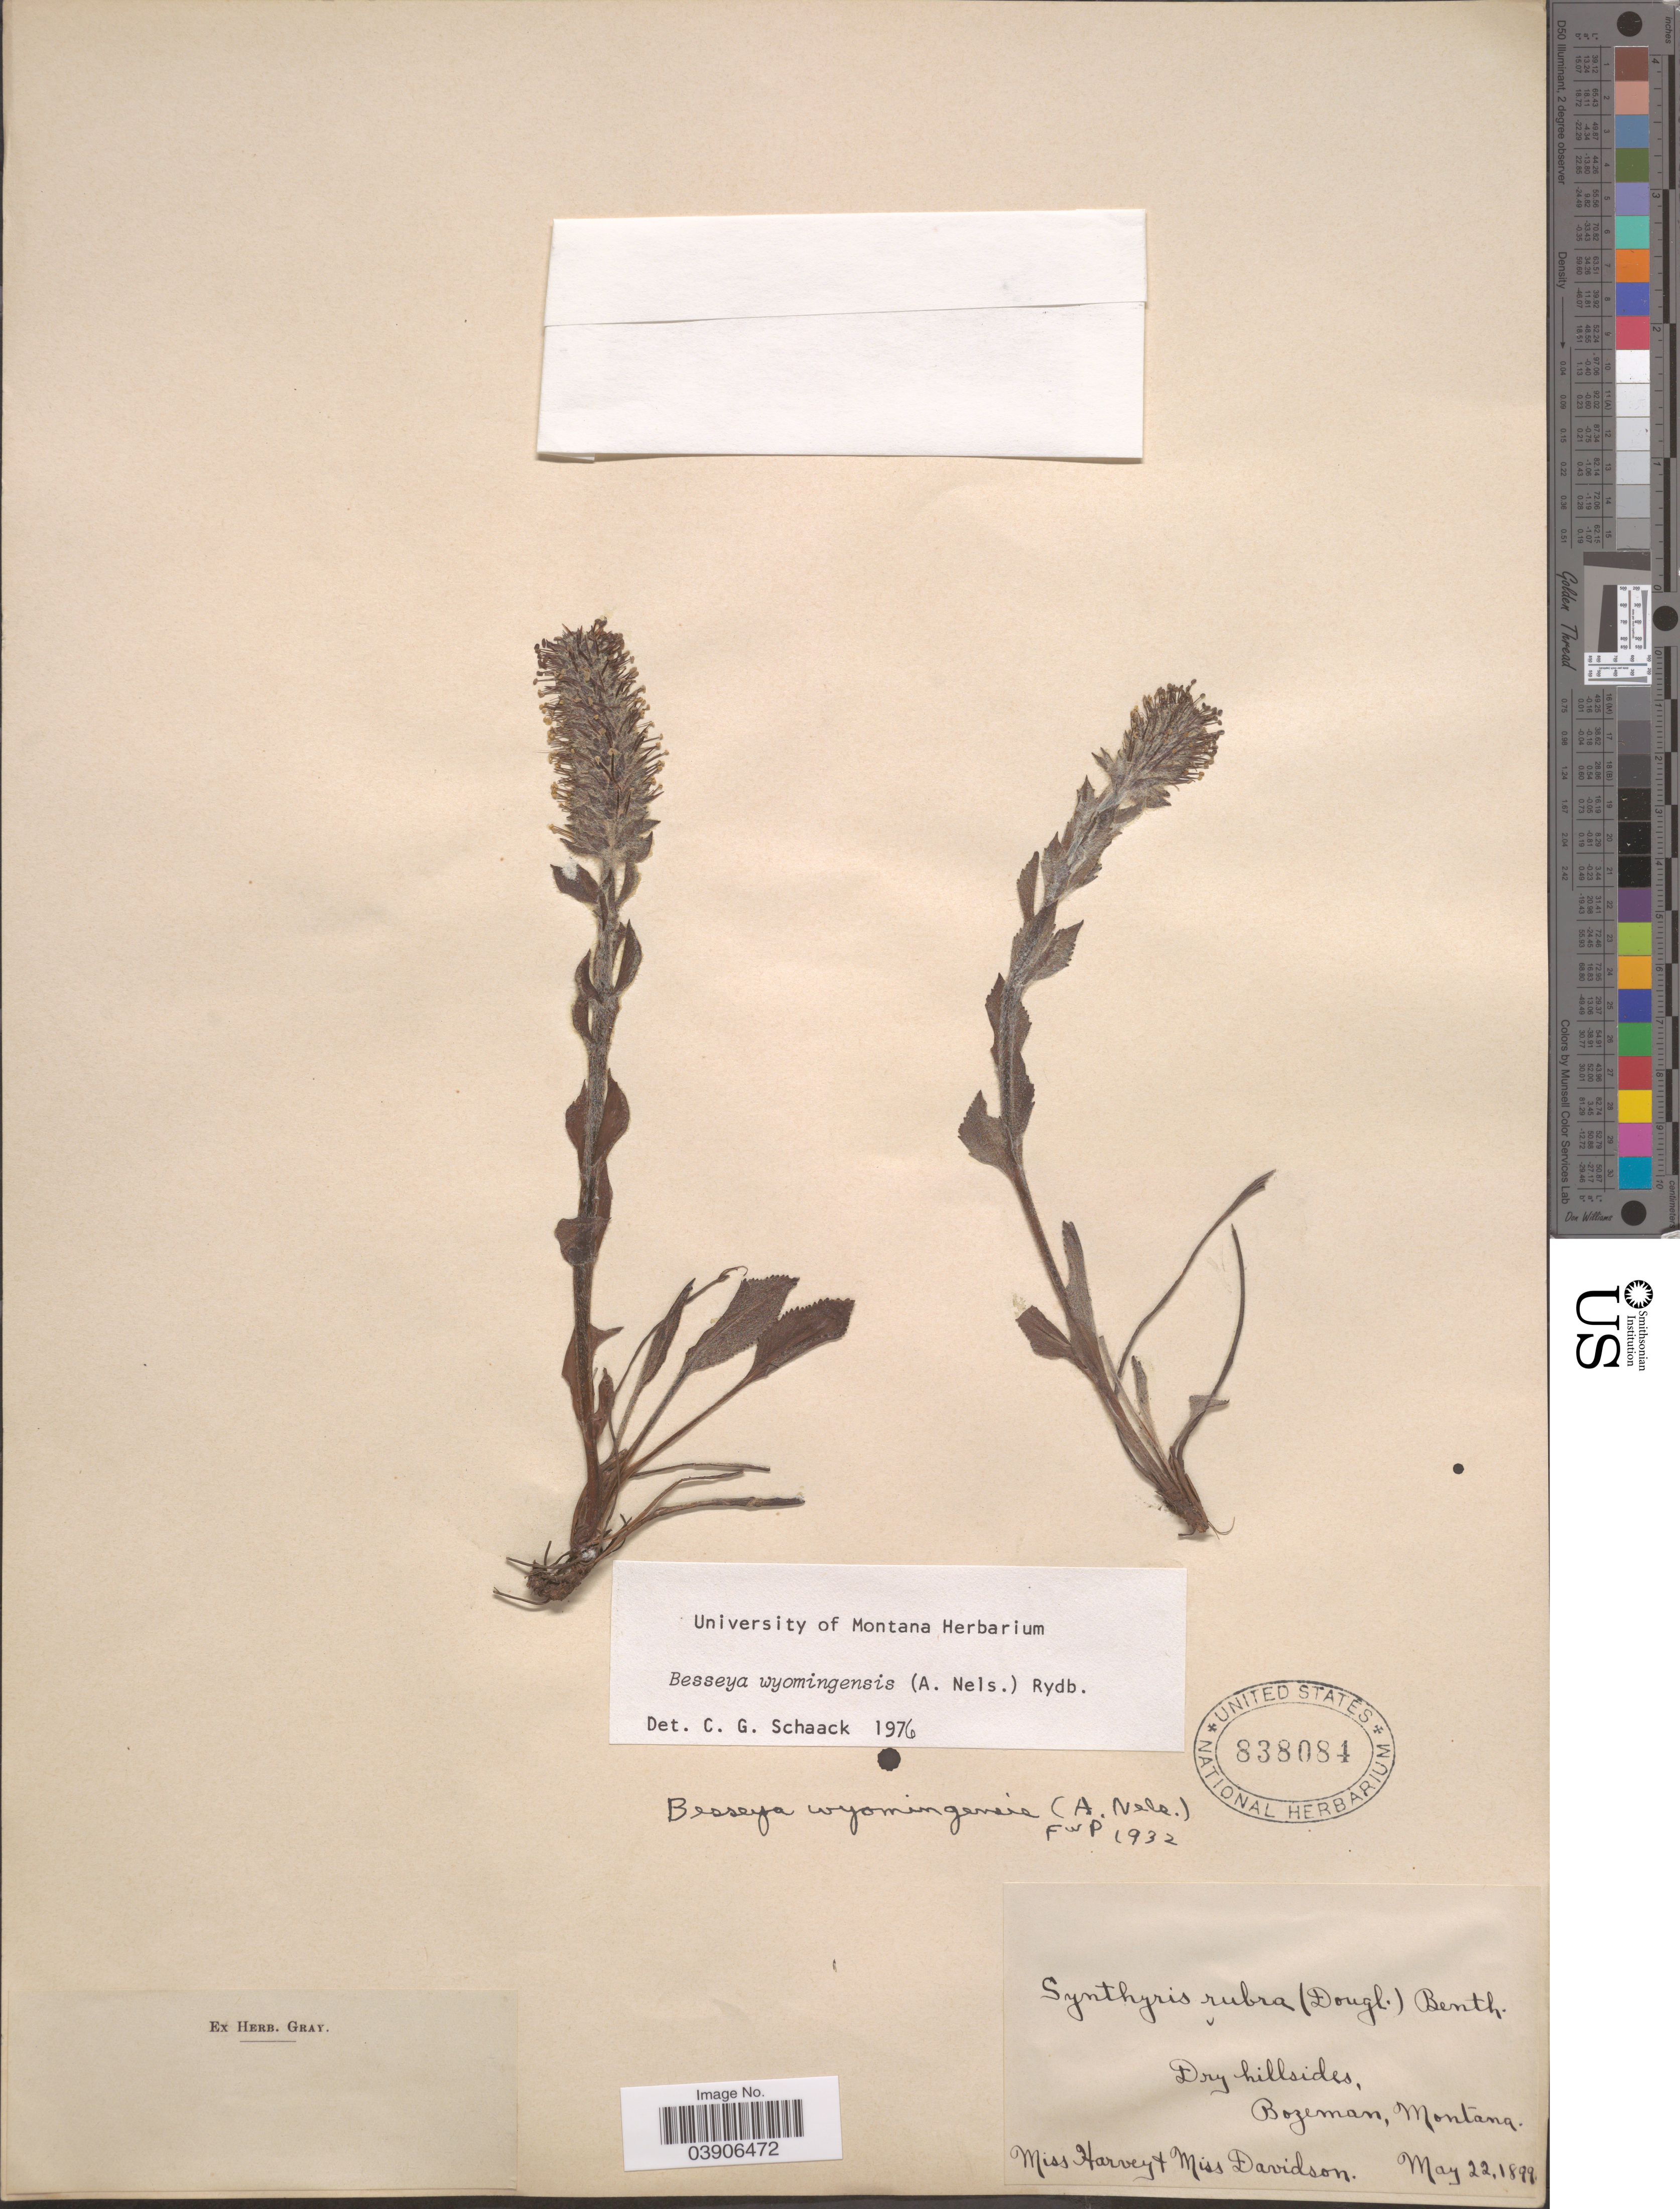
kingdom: Plantae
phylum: Tracheophyta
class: Magnoliopsida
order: Lamiales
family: Plantaginaceae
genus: Synthyris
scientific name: Synthyris wyomingensis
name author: A. Heller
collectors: Miss Harvey & Miss Davidson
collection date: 1899-05-22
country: United States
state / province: Montana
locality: Bozeman.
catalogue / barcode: US 838084